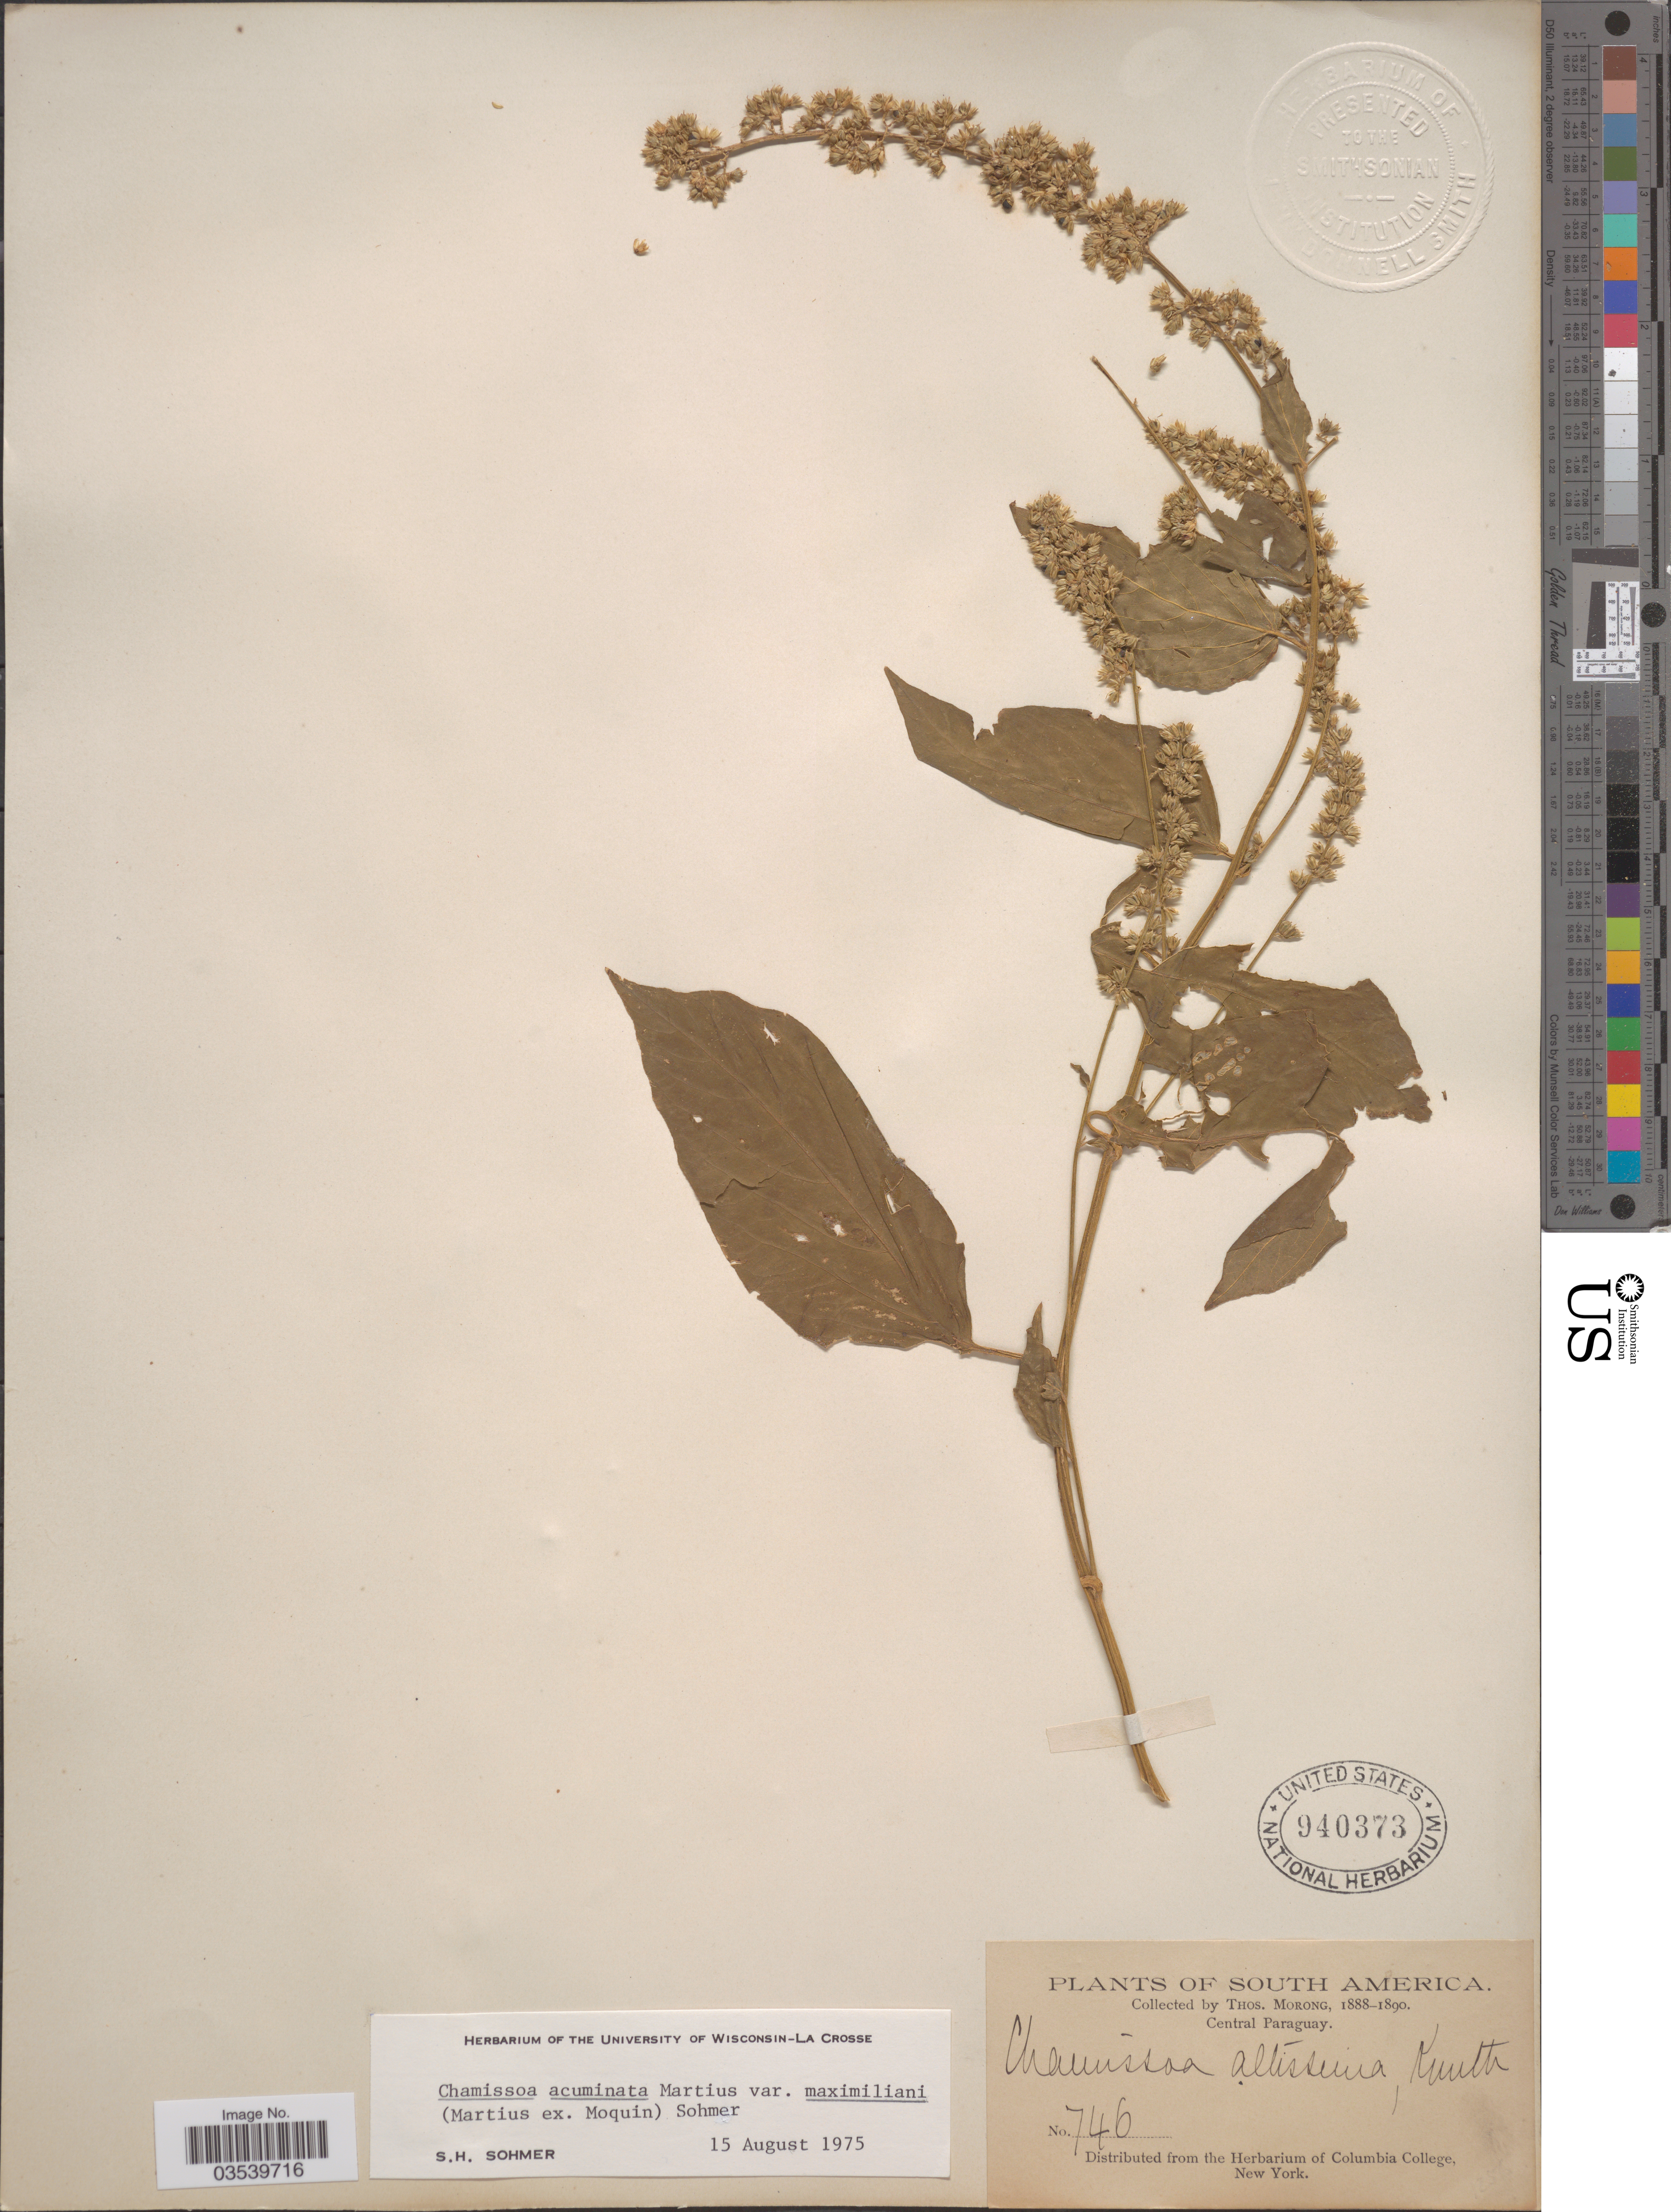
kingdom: Plantae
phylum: Tracheophyta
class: Magnoliopsida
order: Caryophyllales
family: Amaranthaceae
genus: Chamissoa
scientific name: Chamissoa acuminata var. maximiliani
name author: (Mart. ex Moq.) Sohmer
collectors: ex herb. T. Morong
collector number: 746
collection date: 1888/1890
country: Paraguay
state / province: Central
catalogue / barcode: US 940373